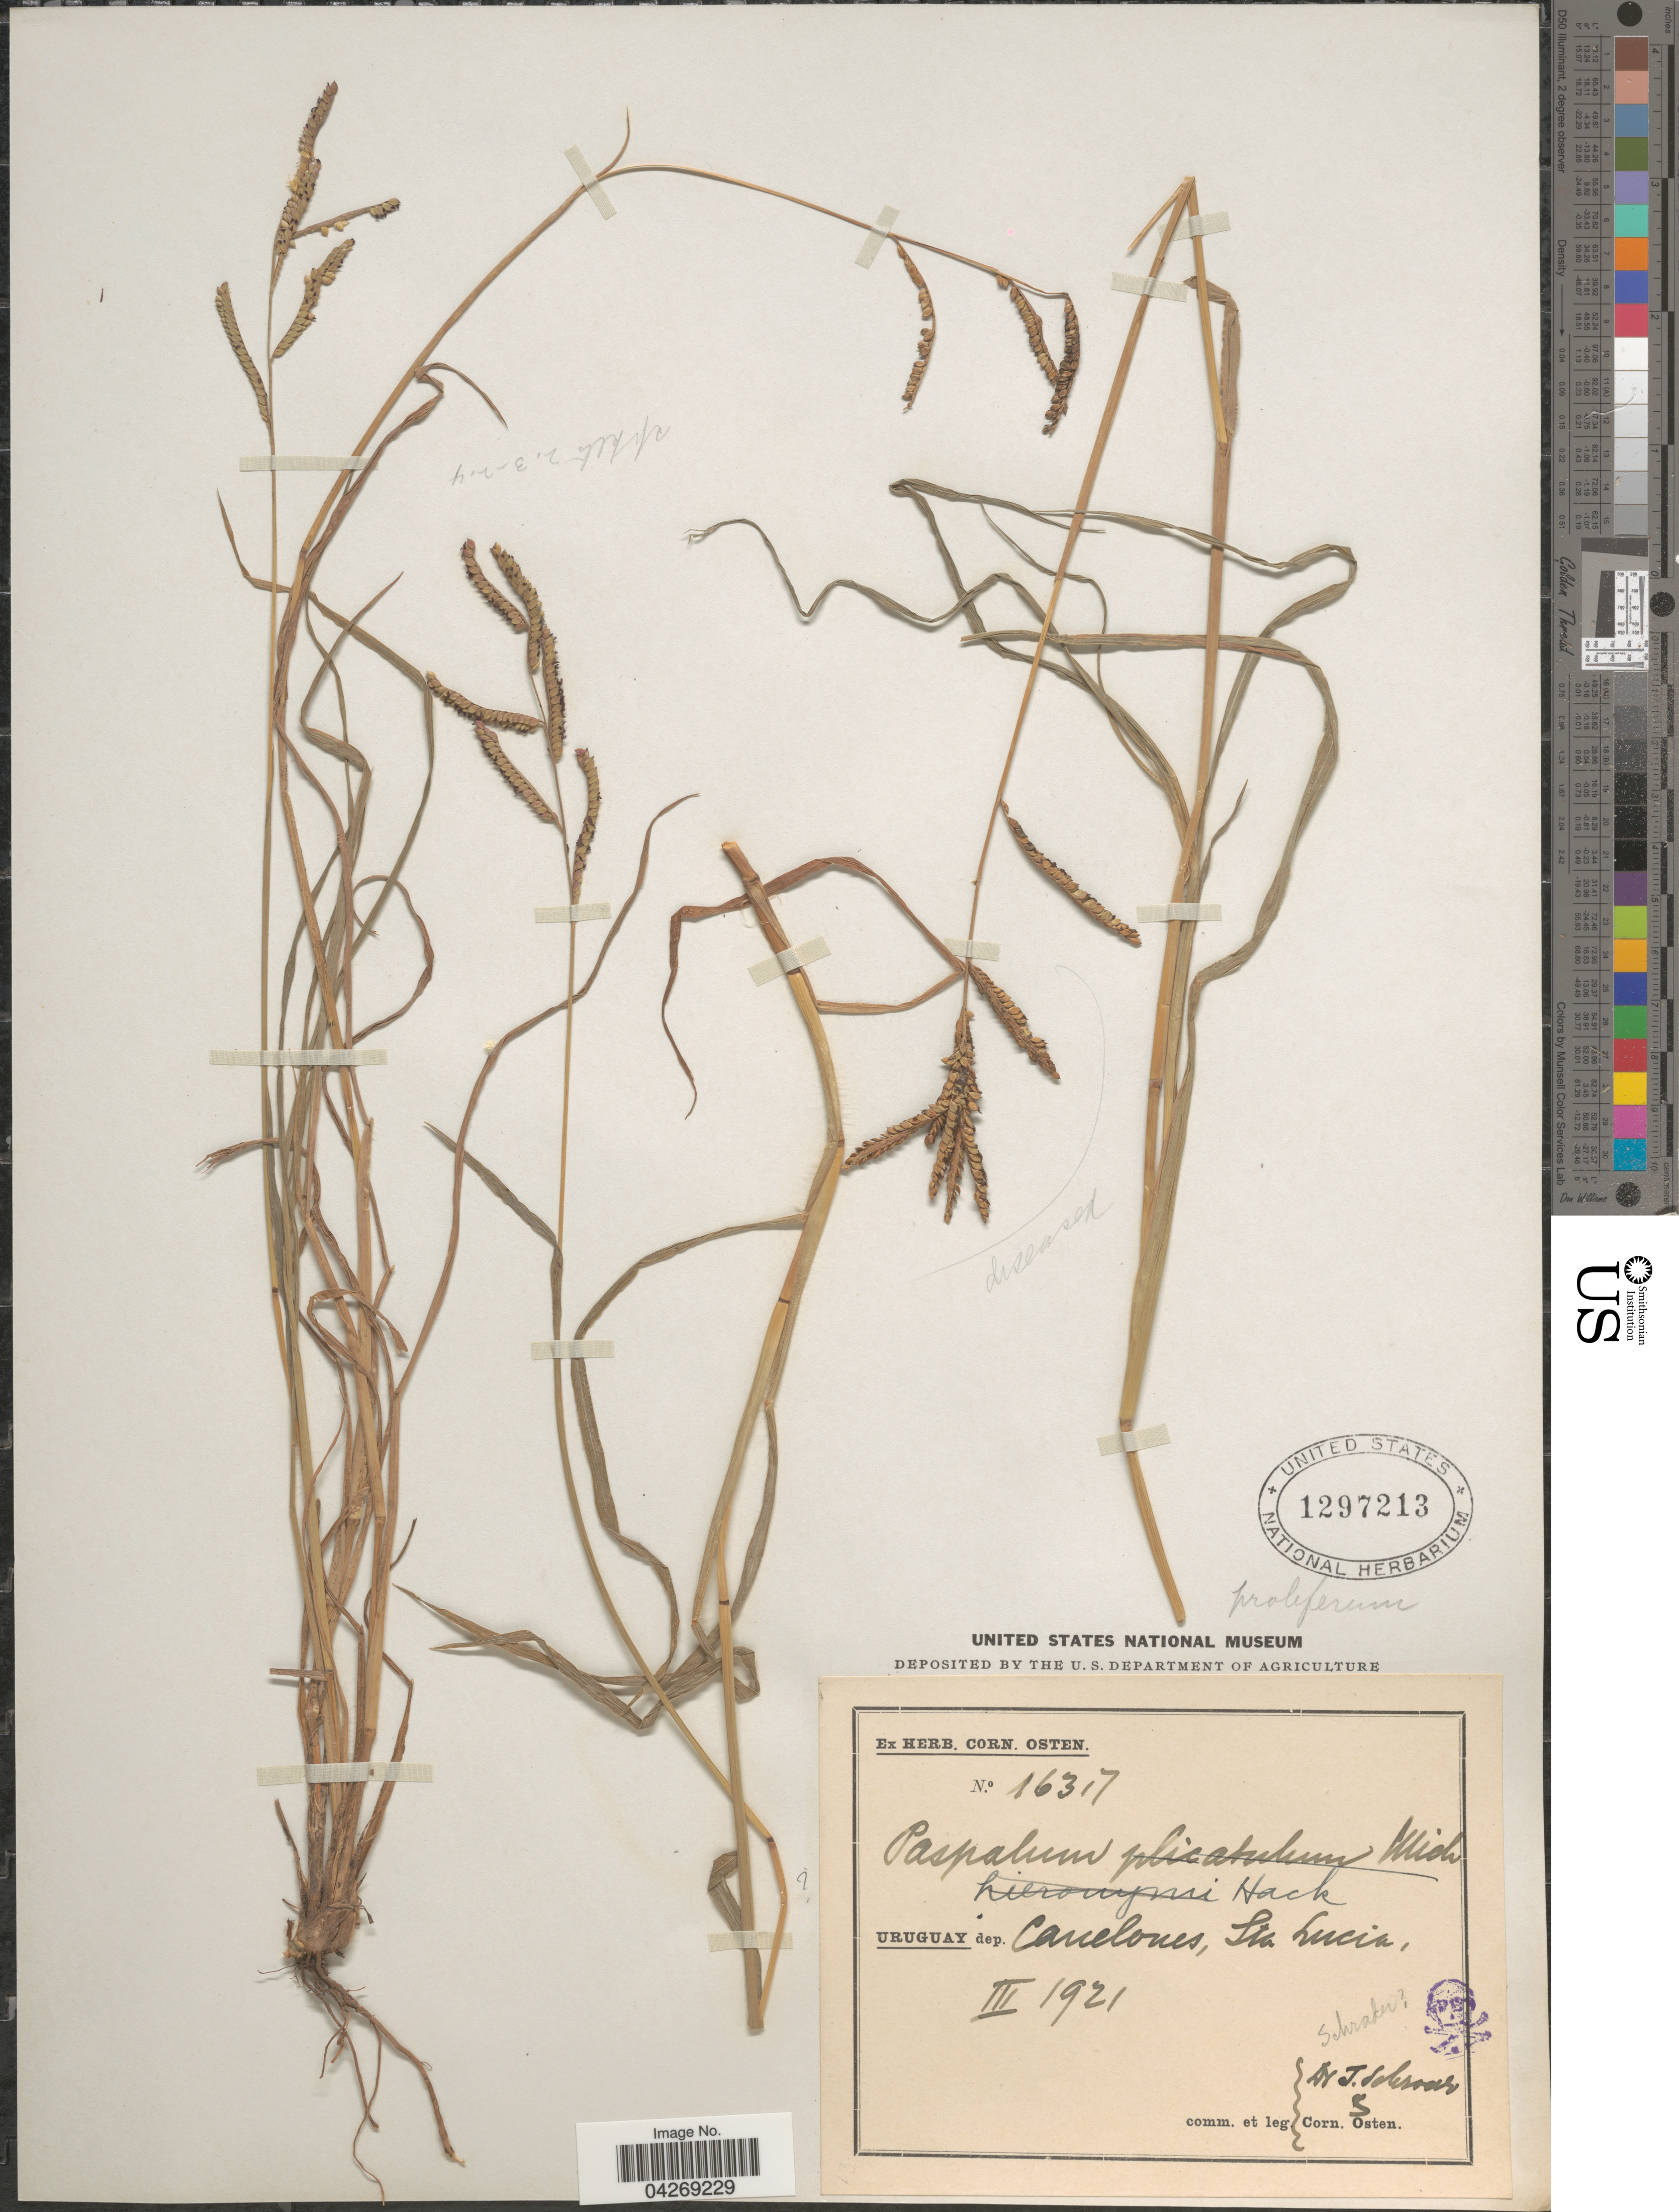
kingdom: Plantae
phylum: Tracheophyta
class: Liliopsida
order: Poales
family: Poaceae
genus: Paspalum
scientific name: Paspalum denticulatum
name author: Trin.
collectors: J. Schröder & C. Osten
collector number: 16317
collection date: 1921-03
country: Uruguay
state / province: Canelones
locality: Dep. Canelones, Sta Lucia.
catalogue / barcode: US 1297213